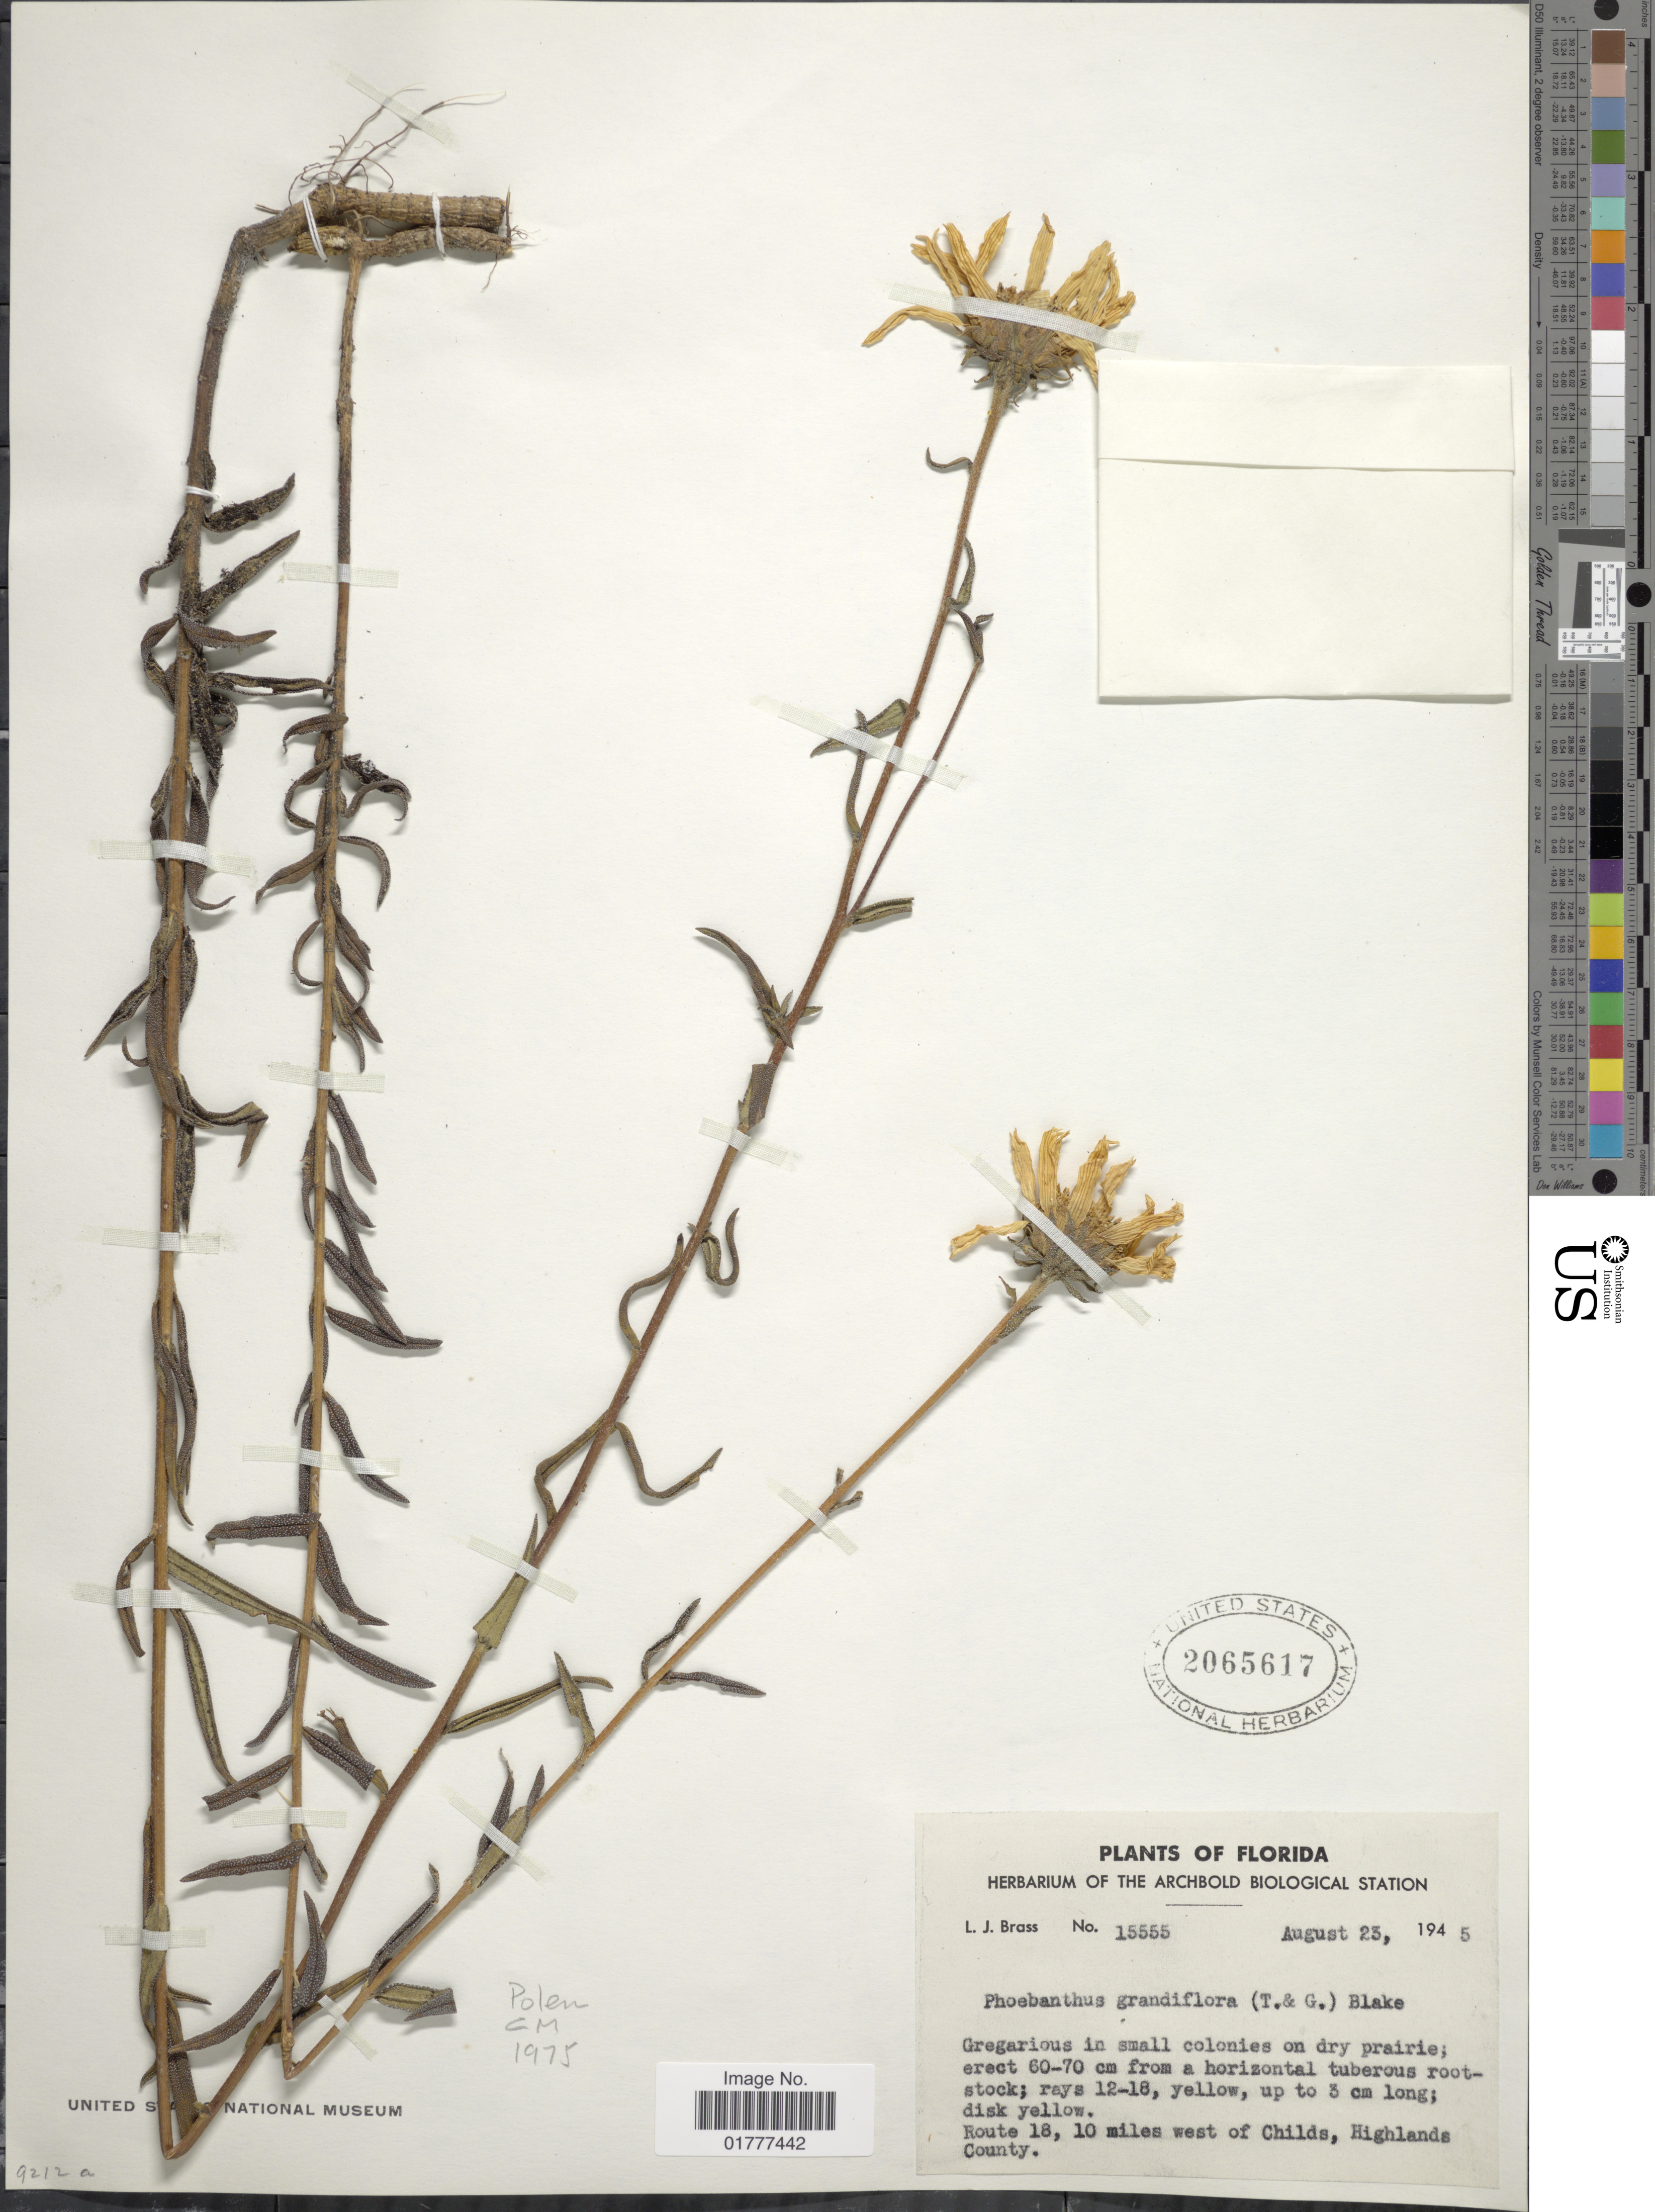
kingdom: Plantae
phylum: Tracheophyta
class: Magnoliopsida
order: Asterales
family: Asteraceae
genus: Phoebanthus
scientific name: Phoebanthus grandiflora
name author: (Torr. & A. Gray) S.F. Blake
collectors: L. J. Brass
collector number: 15555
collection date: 1945-08-23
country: United States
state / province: Florida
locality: Route 18, 10 mile swet of Childs, Highlands County.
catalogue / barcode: US 2065617